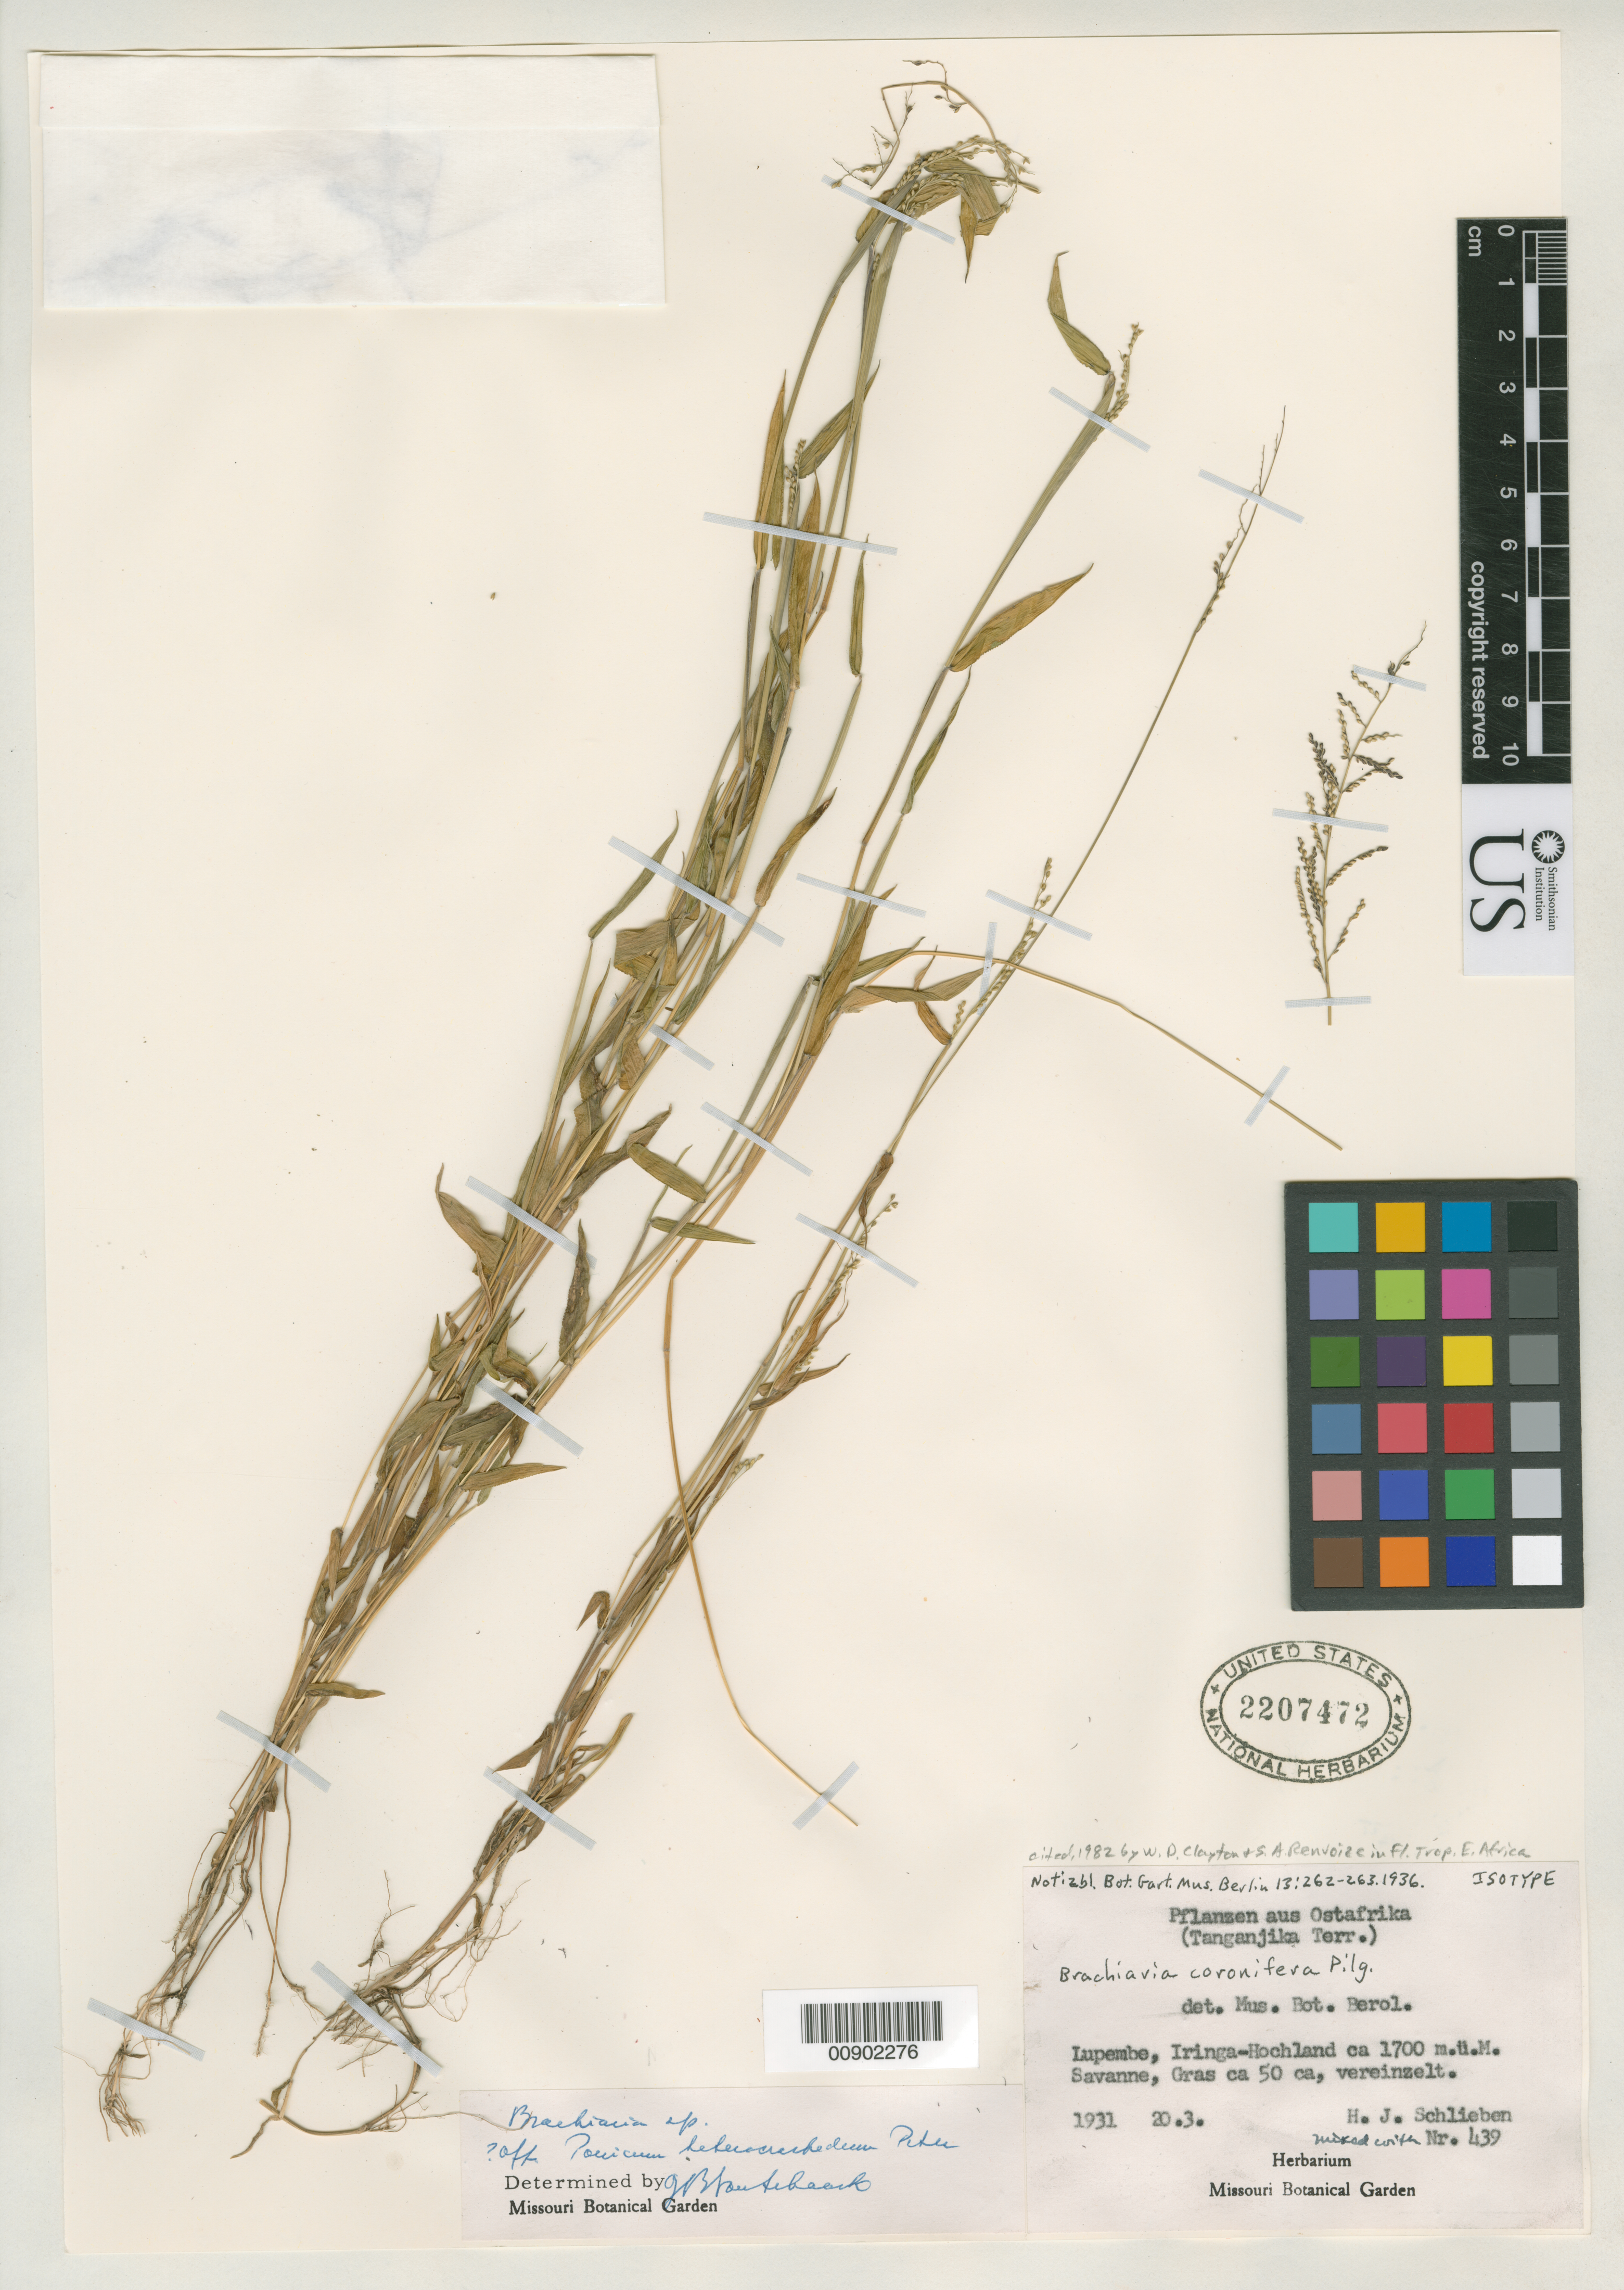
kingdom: Plantae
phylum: Tracheophyta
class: Liliopsida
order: Poales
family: Poaceae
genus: Brachiaria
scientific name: Brachiaria coronifera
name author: Pilg.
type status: Isotype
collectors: H. J. Schlieben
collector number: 439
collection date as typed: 20 Mar 1931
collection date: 1931-03-20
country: Tanzania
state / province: Iringa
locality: Ostafrika (Tanganjika Terr.). Lupembe, Iringa-Hochland. [Protologue, "Lupembe, bei Likanga, im Pori."]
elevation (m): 1700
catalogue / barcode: US 2207472